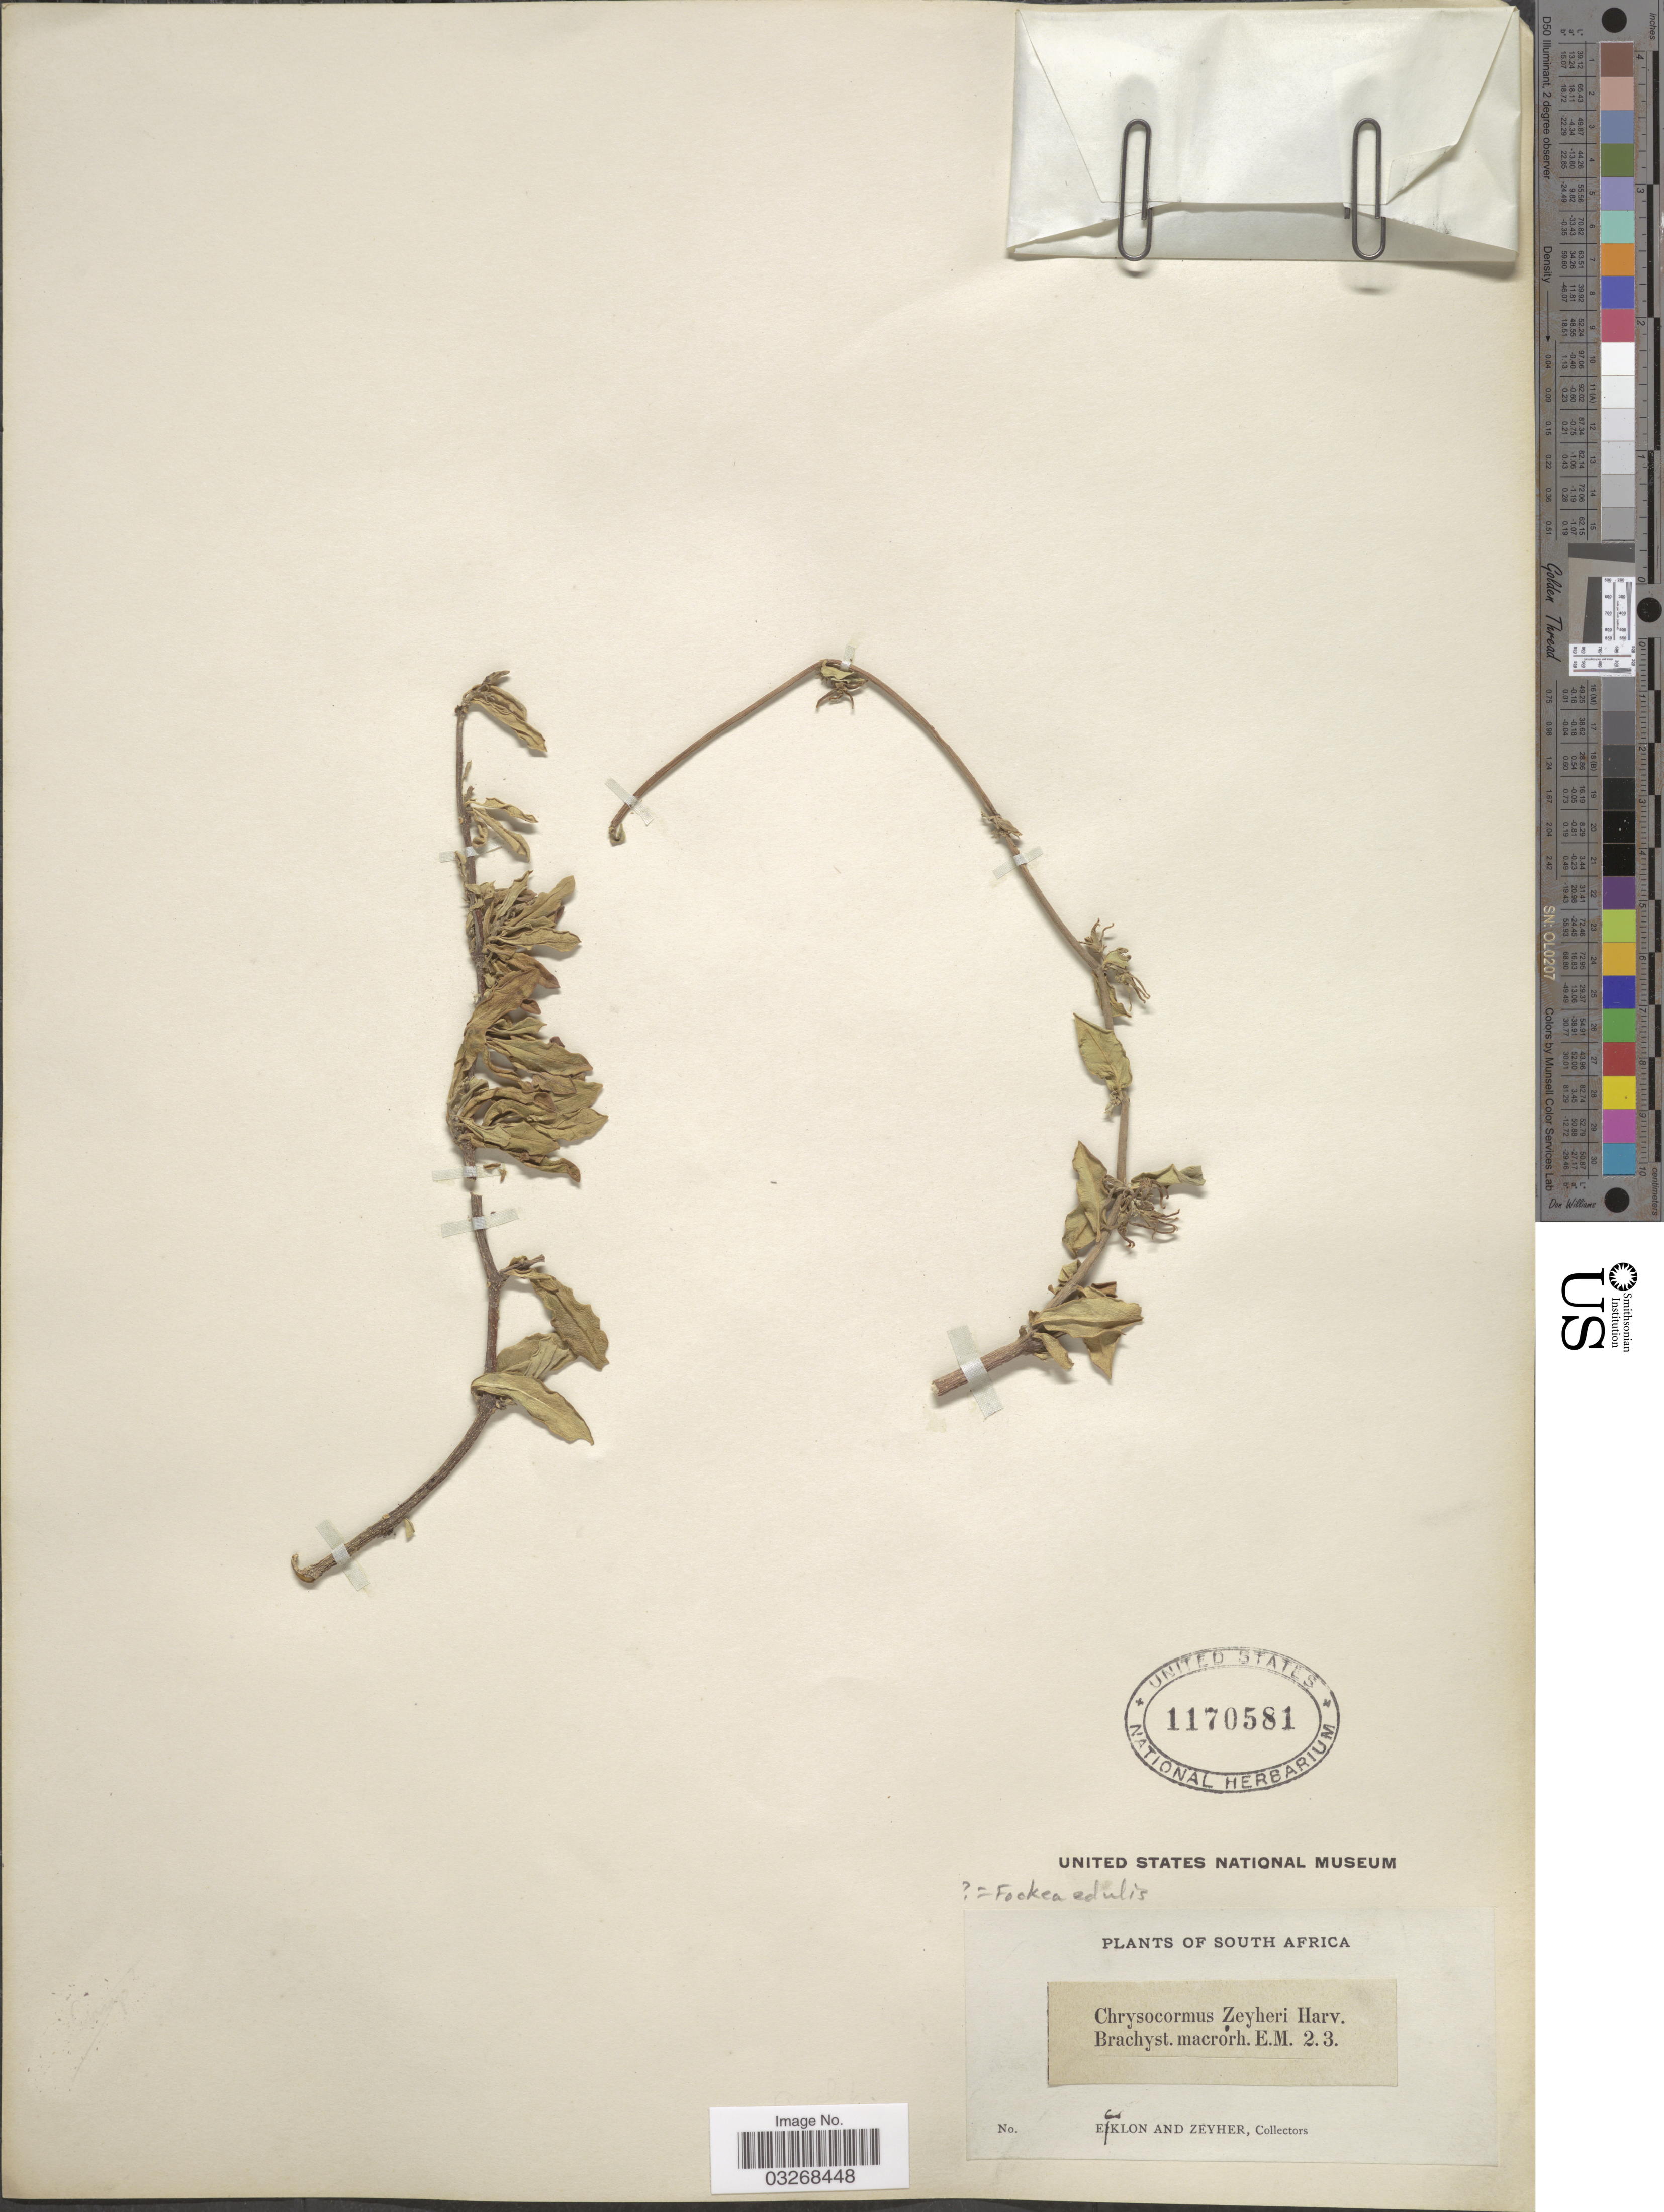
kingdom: Plantae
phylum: Tracheophyta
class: Magnoliopsida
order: Gentianales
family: Apocynaceae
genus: Fockea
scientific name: Fockea edulis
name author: K. Schum.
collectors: -. Ecklon & -. Zeyher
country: South Africa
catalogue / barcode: US 1170581